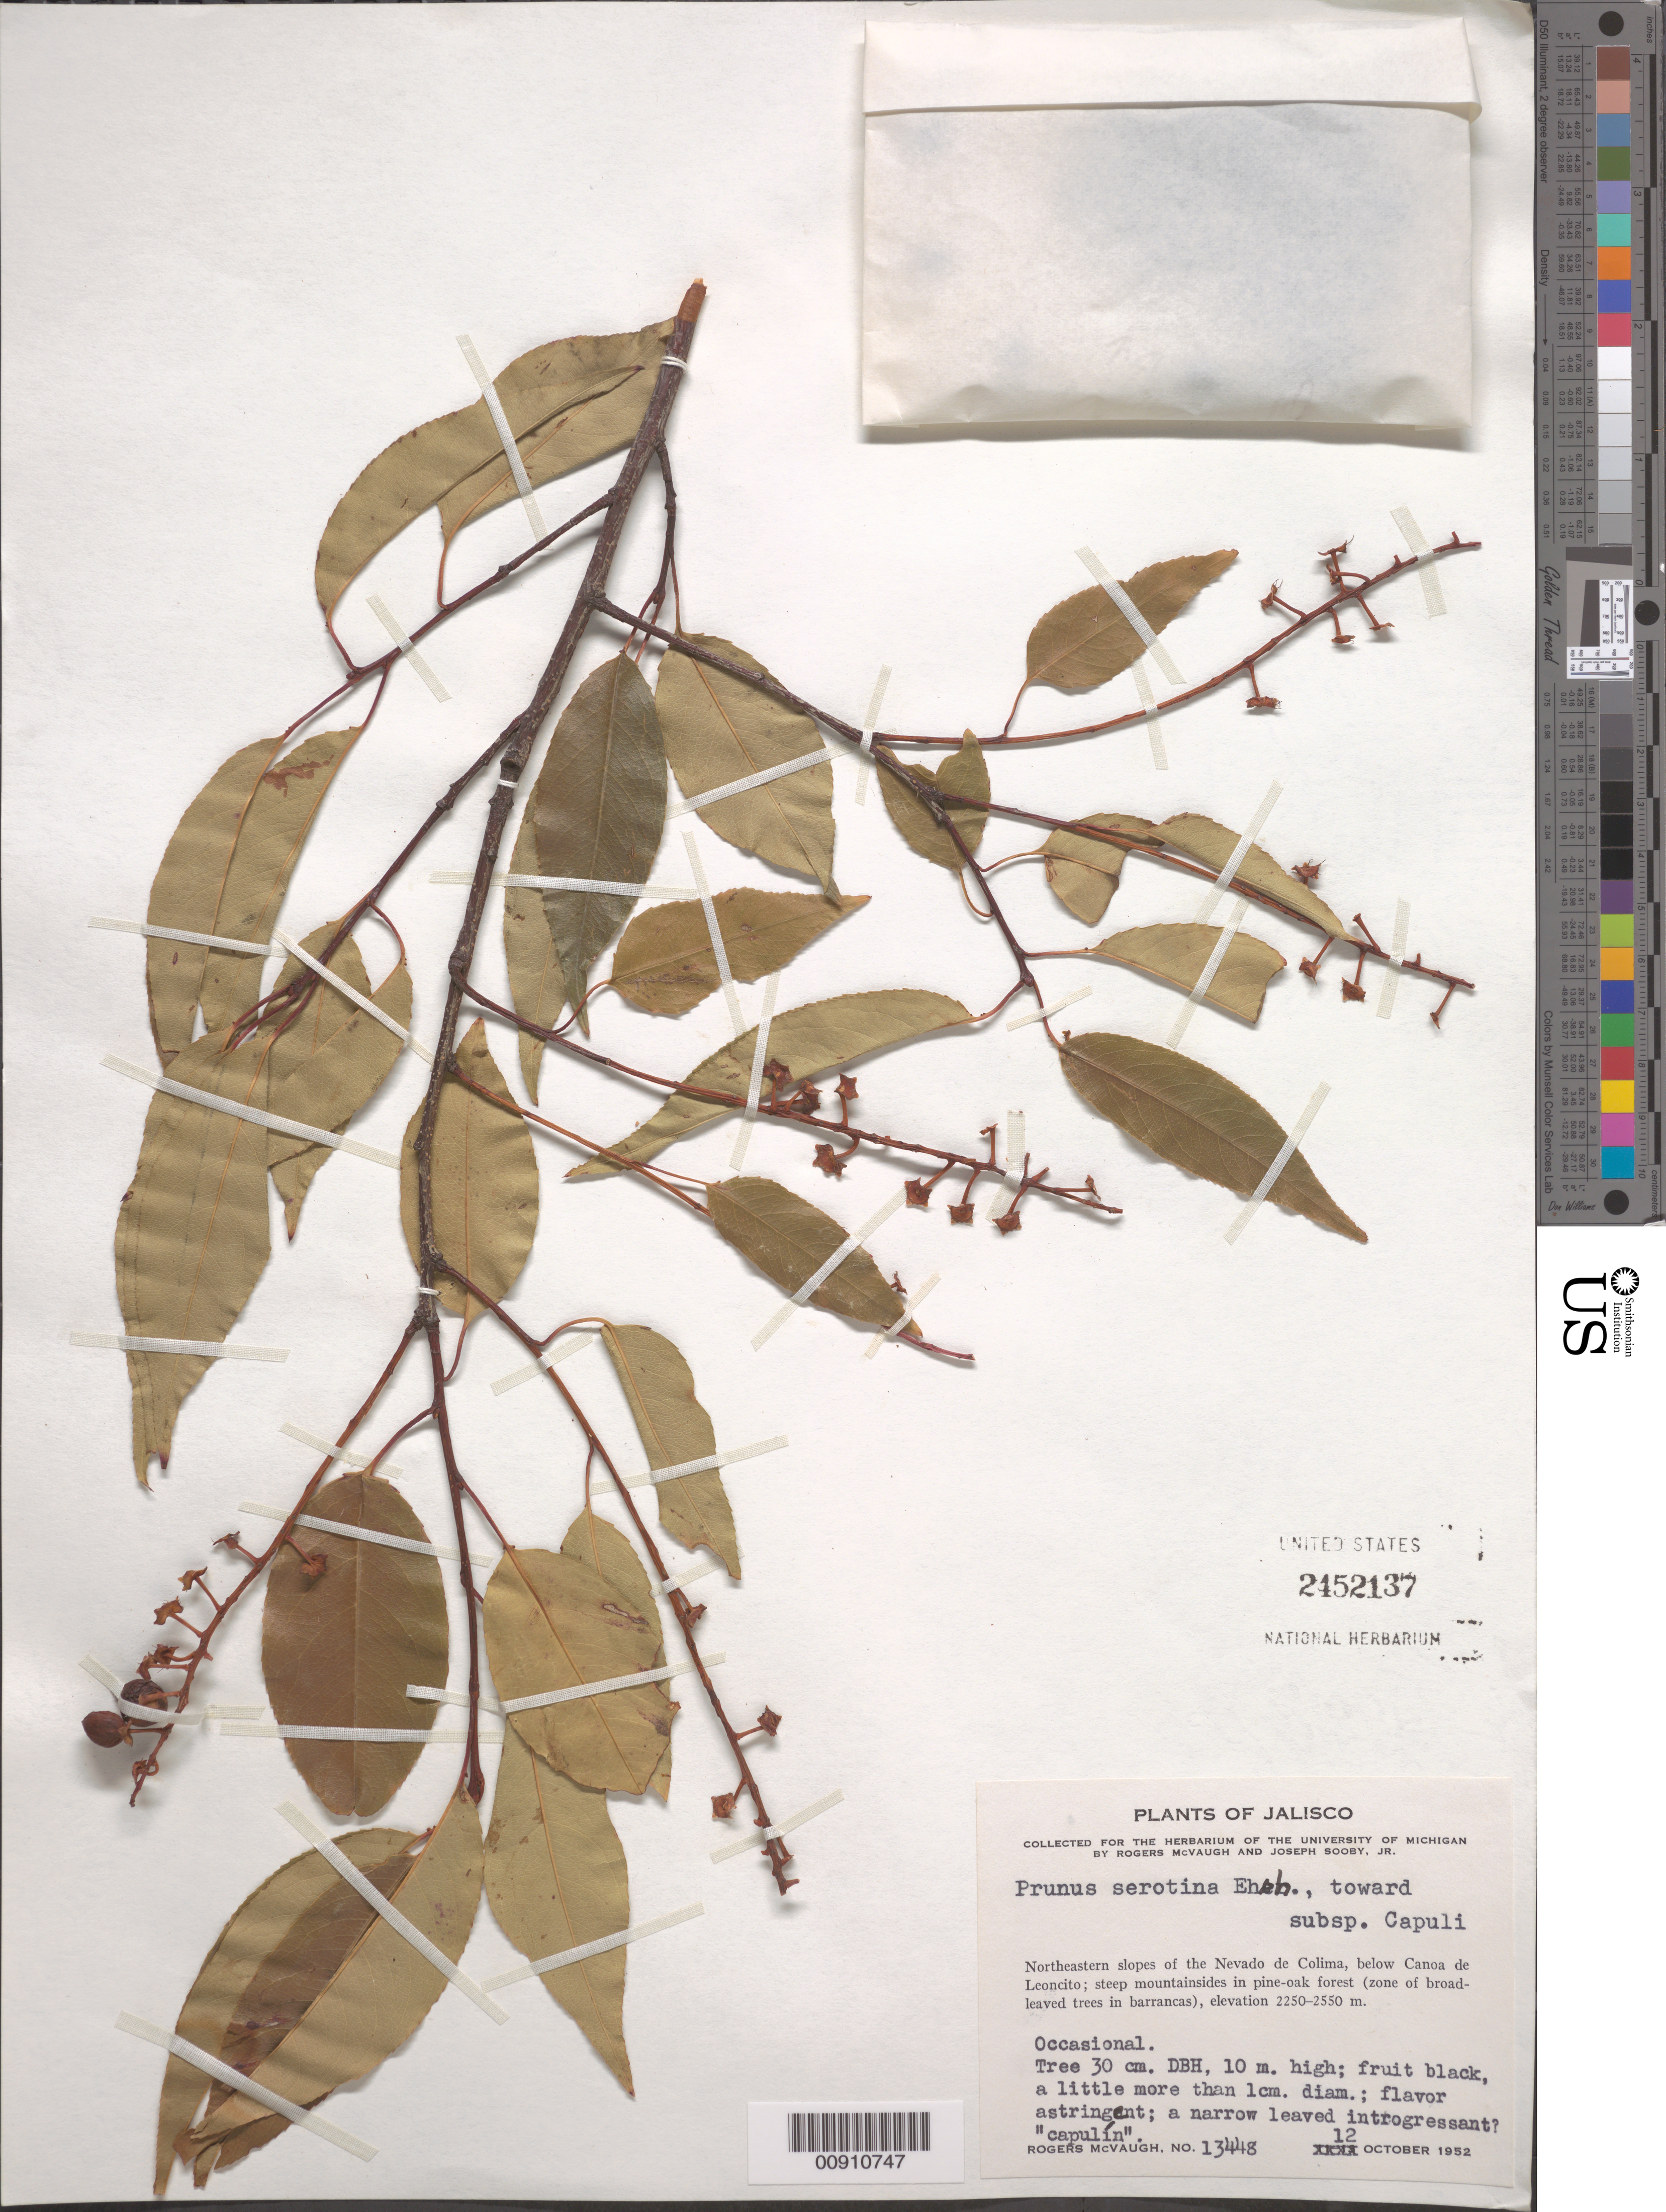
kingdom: Plantae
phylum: Tracheophyta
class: Magnoliopsida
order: Rosales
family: Rosaceae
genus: Prunus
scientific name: Prunus serotina var. salicifolia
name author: (Kunth) Koehne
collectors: R. McVaugh & J. Sooby Jr.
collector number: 13448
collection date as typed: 12 Oct 1952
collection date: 1952-10-12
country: Mexico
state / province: Jalisco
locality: Northeastern slopes of Nevado de Colima, below Canoa de Leoncito.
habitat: Steep mountainsides in pine-oak forest (zone of broad-leaved trees in barrancas).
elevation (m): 2550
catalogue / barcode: US 2452137